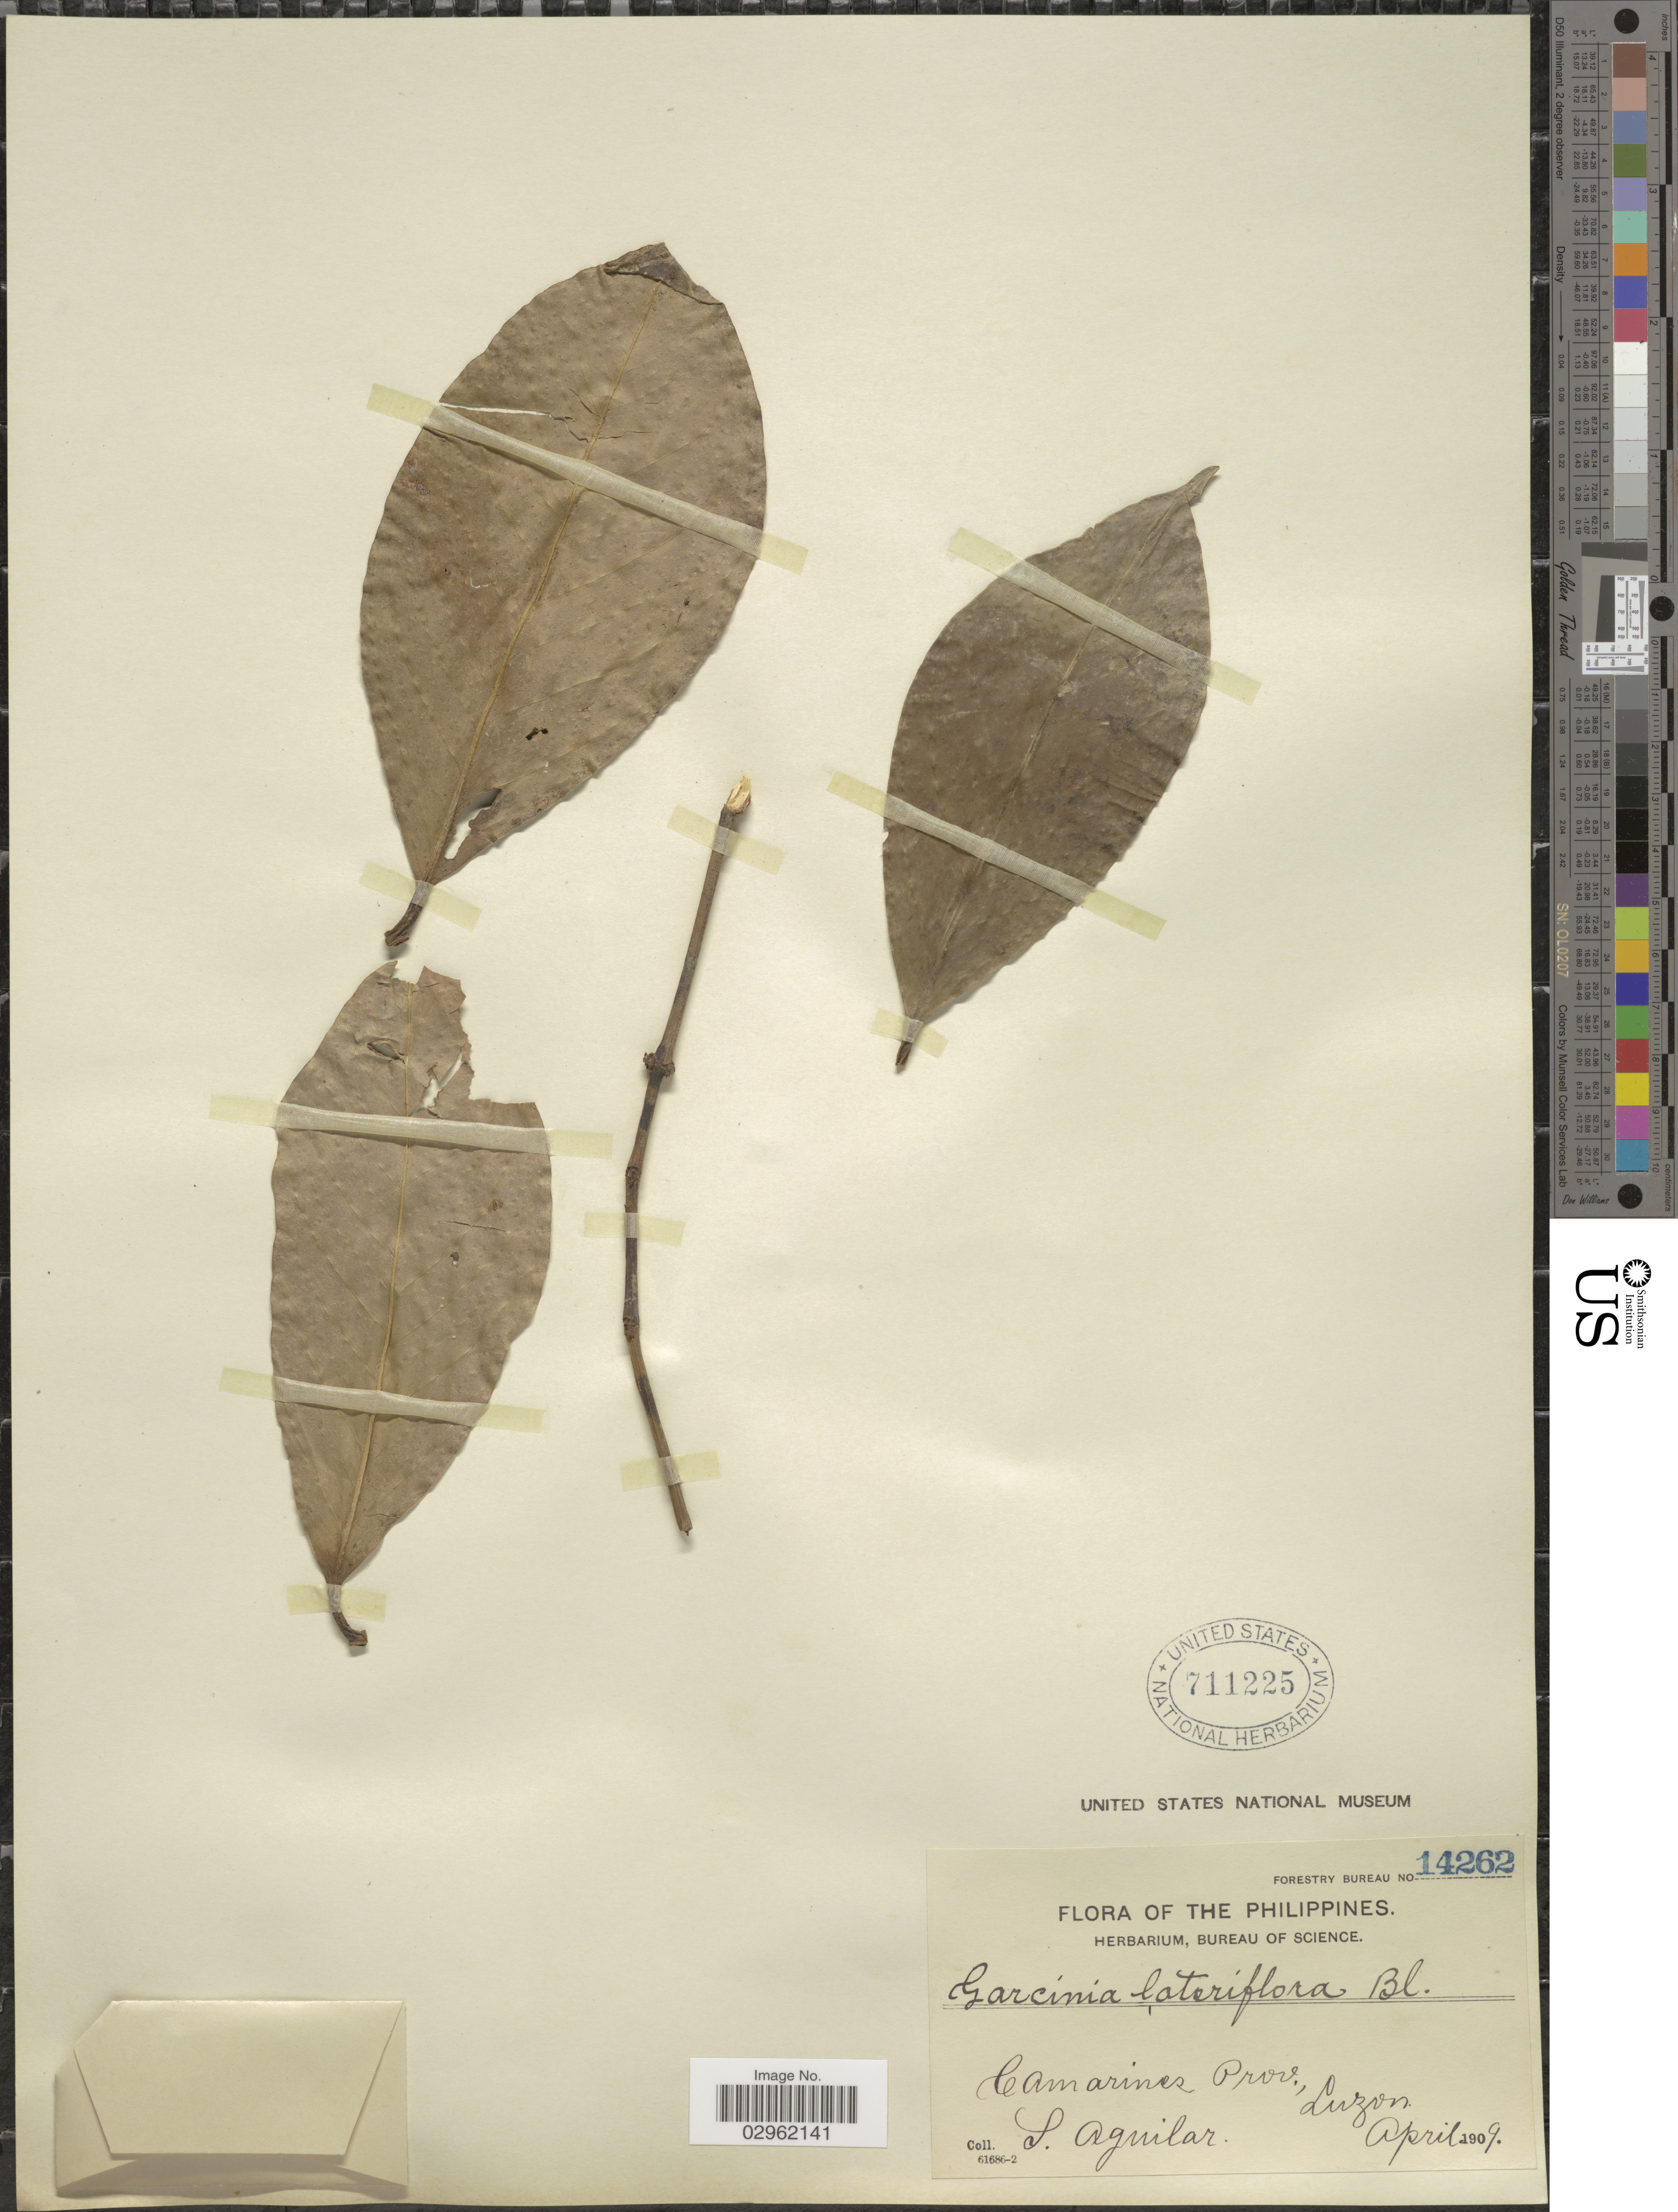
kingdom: Plantae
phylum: Tracheophyta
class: Magnoliopsida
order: Malpighiales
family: Clusiaceae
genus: Garcinia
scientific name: Garcinia lateriflora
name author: Blume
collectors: S. Aguilar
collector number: Forestry Bureau 14262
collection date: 1909-04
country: Philippines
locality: Camarines Prov., Luzon.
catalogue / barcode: US 711225